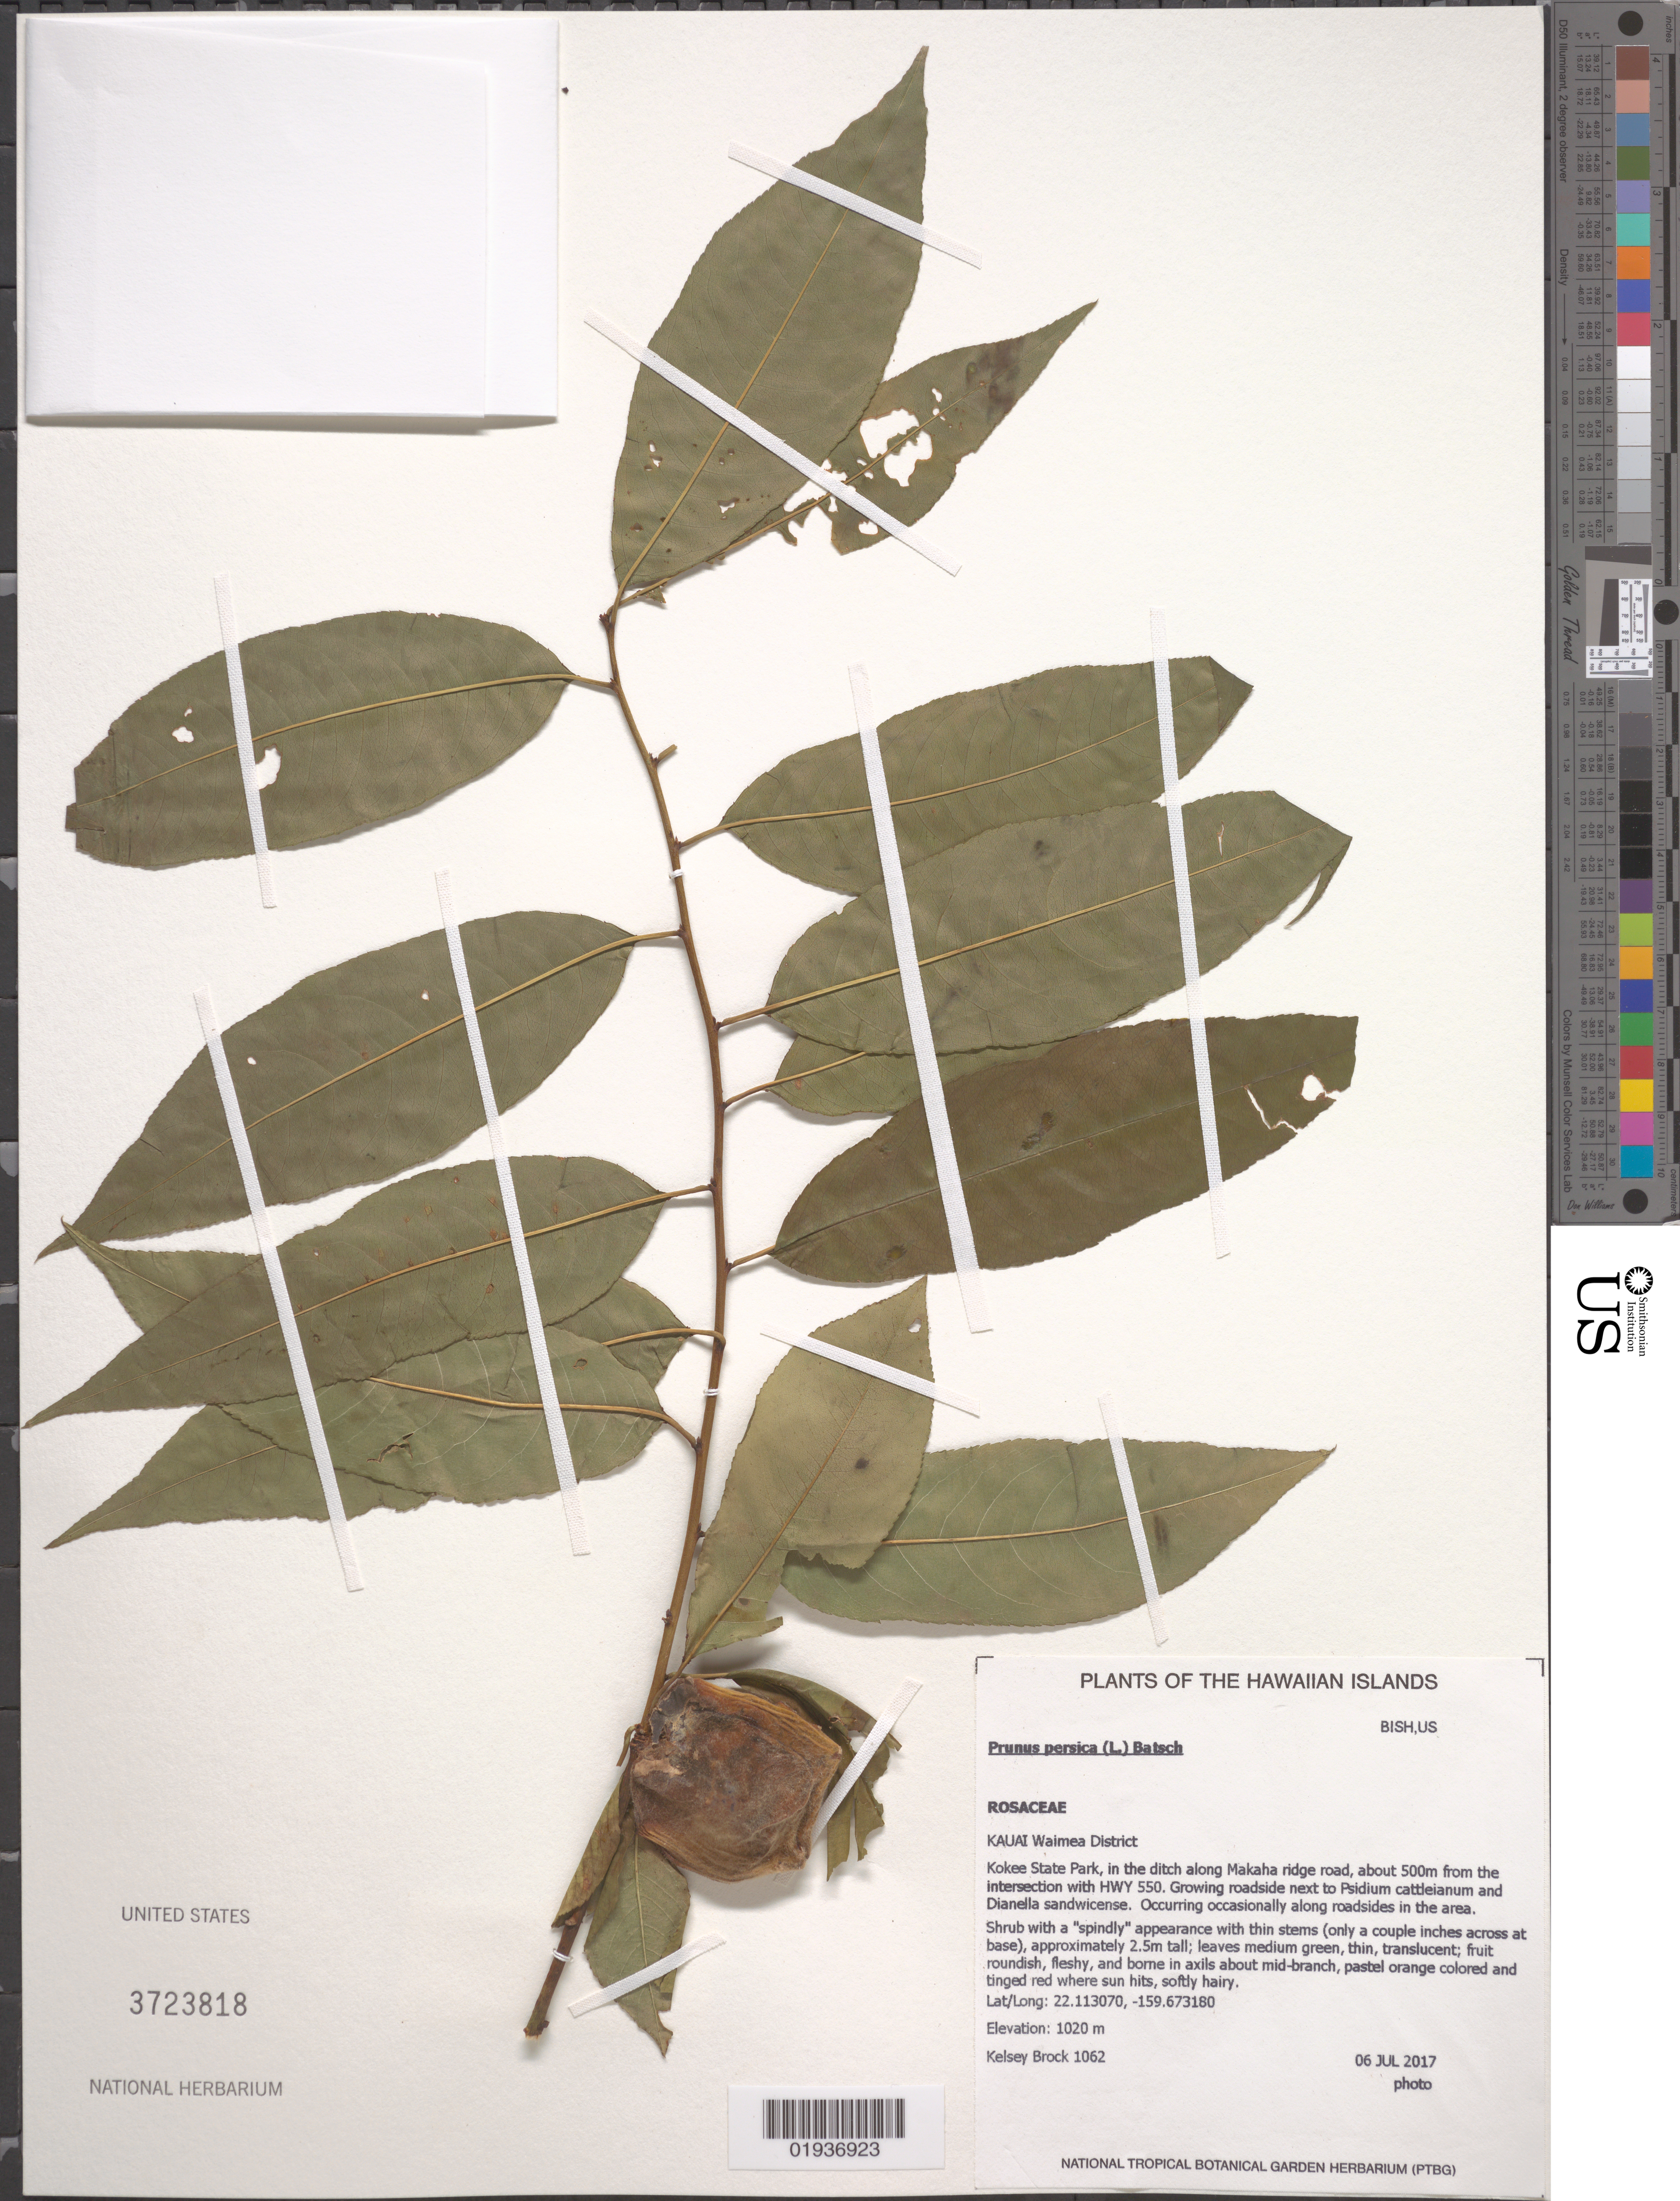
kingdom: Plantae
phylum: Tracheophyta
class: Magnoliopsida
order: Rosales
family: Rosaceae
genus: Prunus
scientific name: Prunus persica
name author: (L.) Batsch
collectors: K. Brock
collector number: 1062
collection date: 2017-07-06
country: United States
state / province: Hawaii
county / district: Kauai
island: Kaua'i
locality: Waimea District, Kokee State Park, in the ditch along Makaha ridge road, about 500 m from the intersection with HYW 550.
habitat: Roadside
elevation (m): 1020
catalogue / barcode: US 3723818